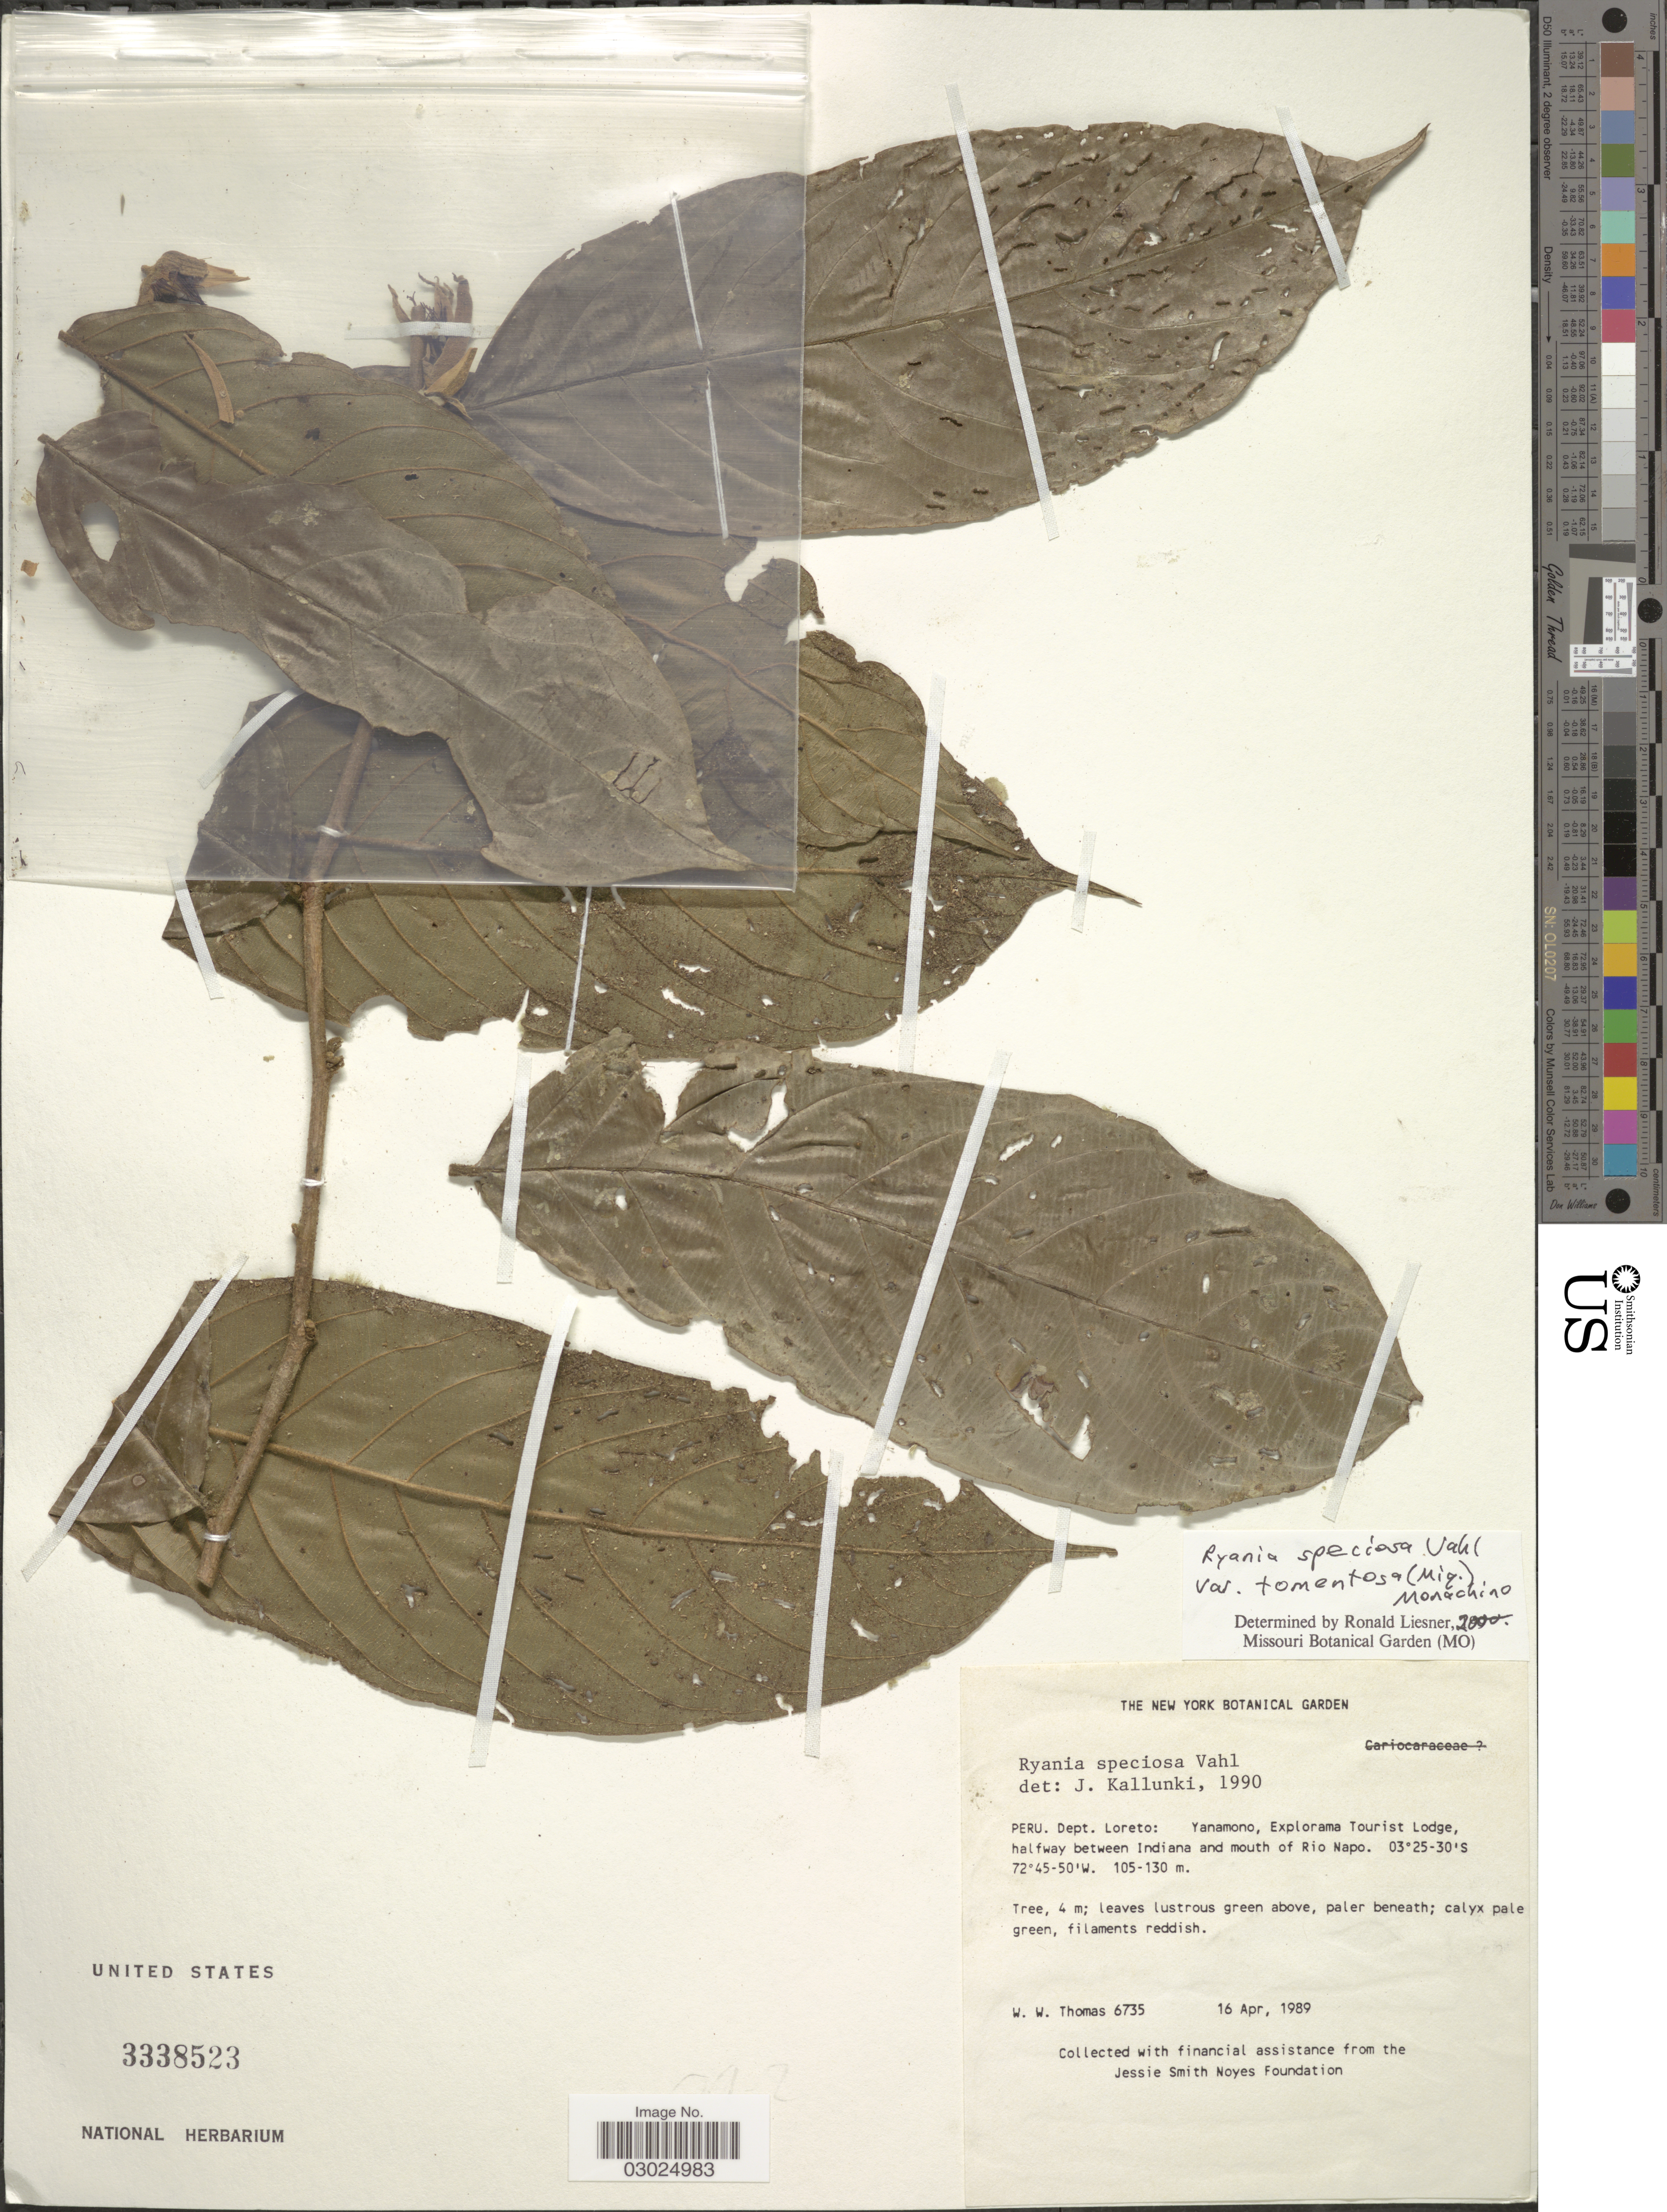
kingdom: Plantae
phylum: Tracheophyta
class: Magnoliopsida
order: Malpighiales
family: Salicaceae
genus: Ryania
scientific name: Ryania speciosa var. tomentosa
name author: (Miq.) Monach.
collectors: W. Thomas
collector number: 6735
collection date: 1989-04-16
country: Peru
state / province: Loreto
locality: Dept. Loreto: Yanamono, Explorama Tourist Lodge, halfway between Indiana and mouth of Rio Napo.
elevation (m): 105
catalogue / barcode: US 3338523